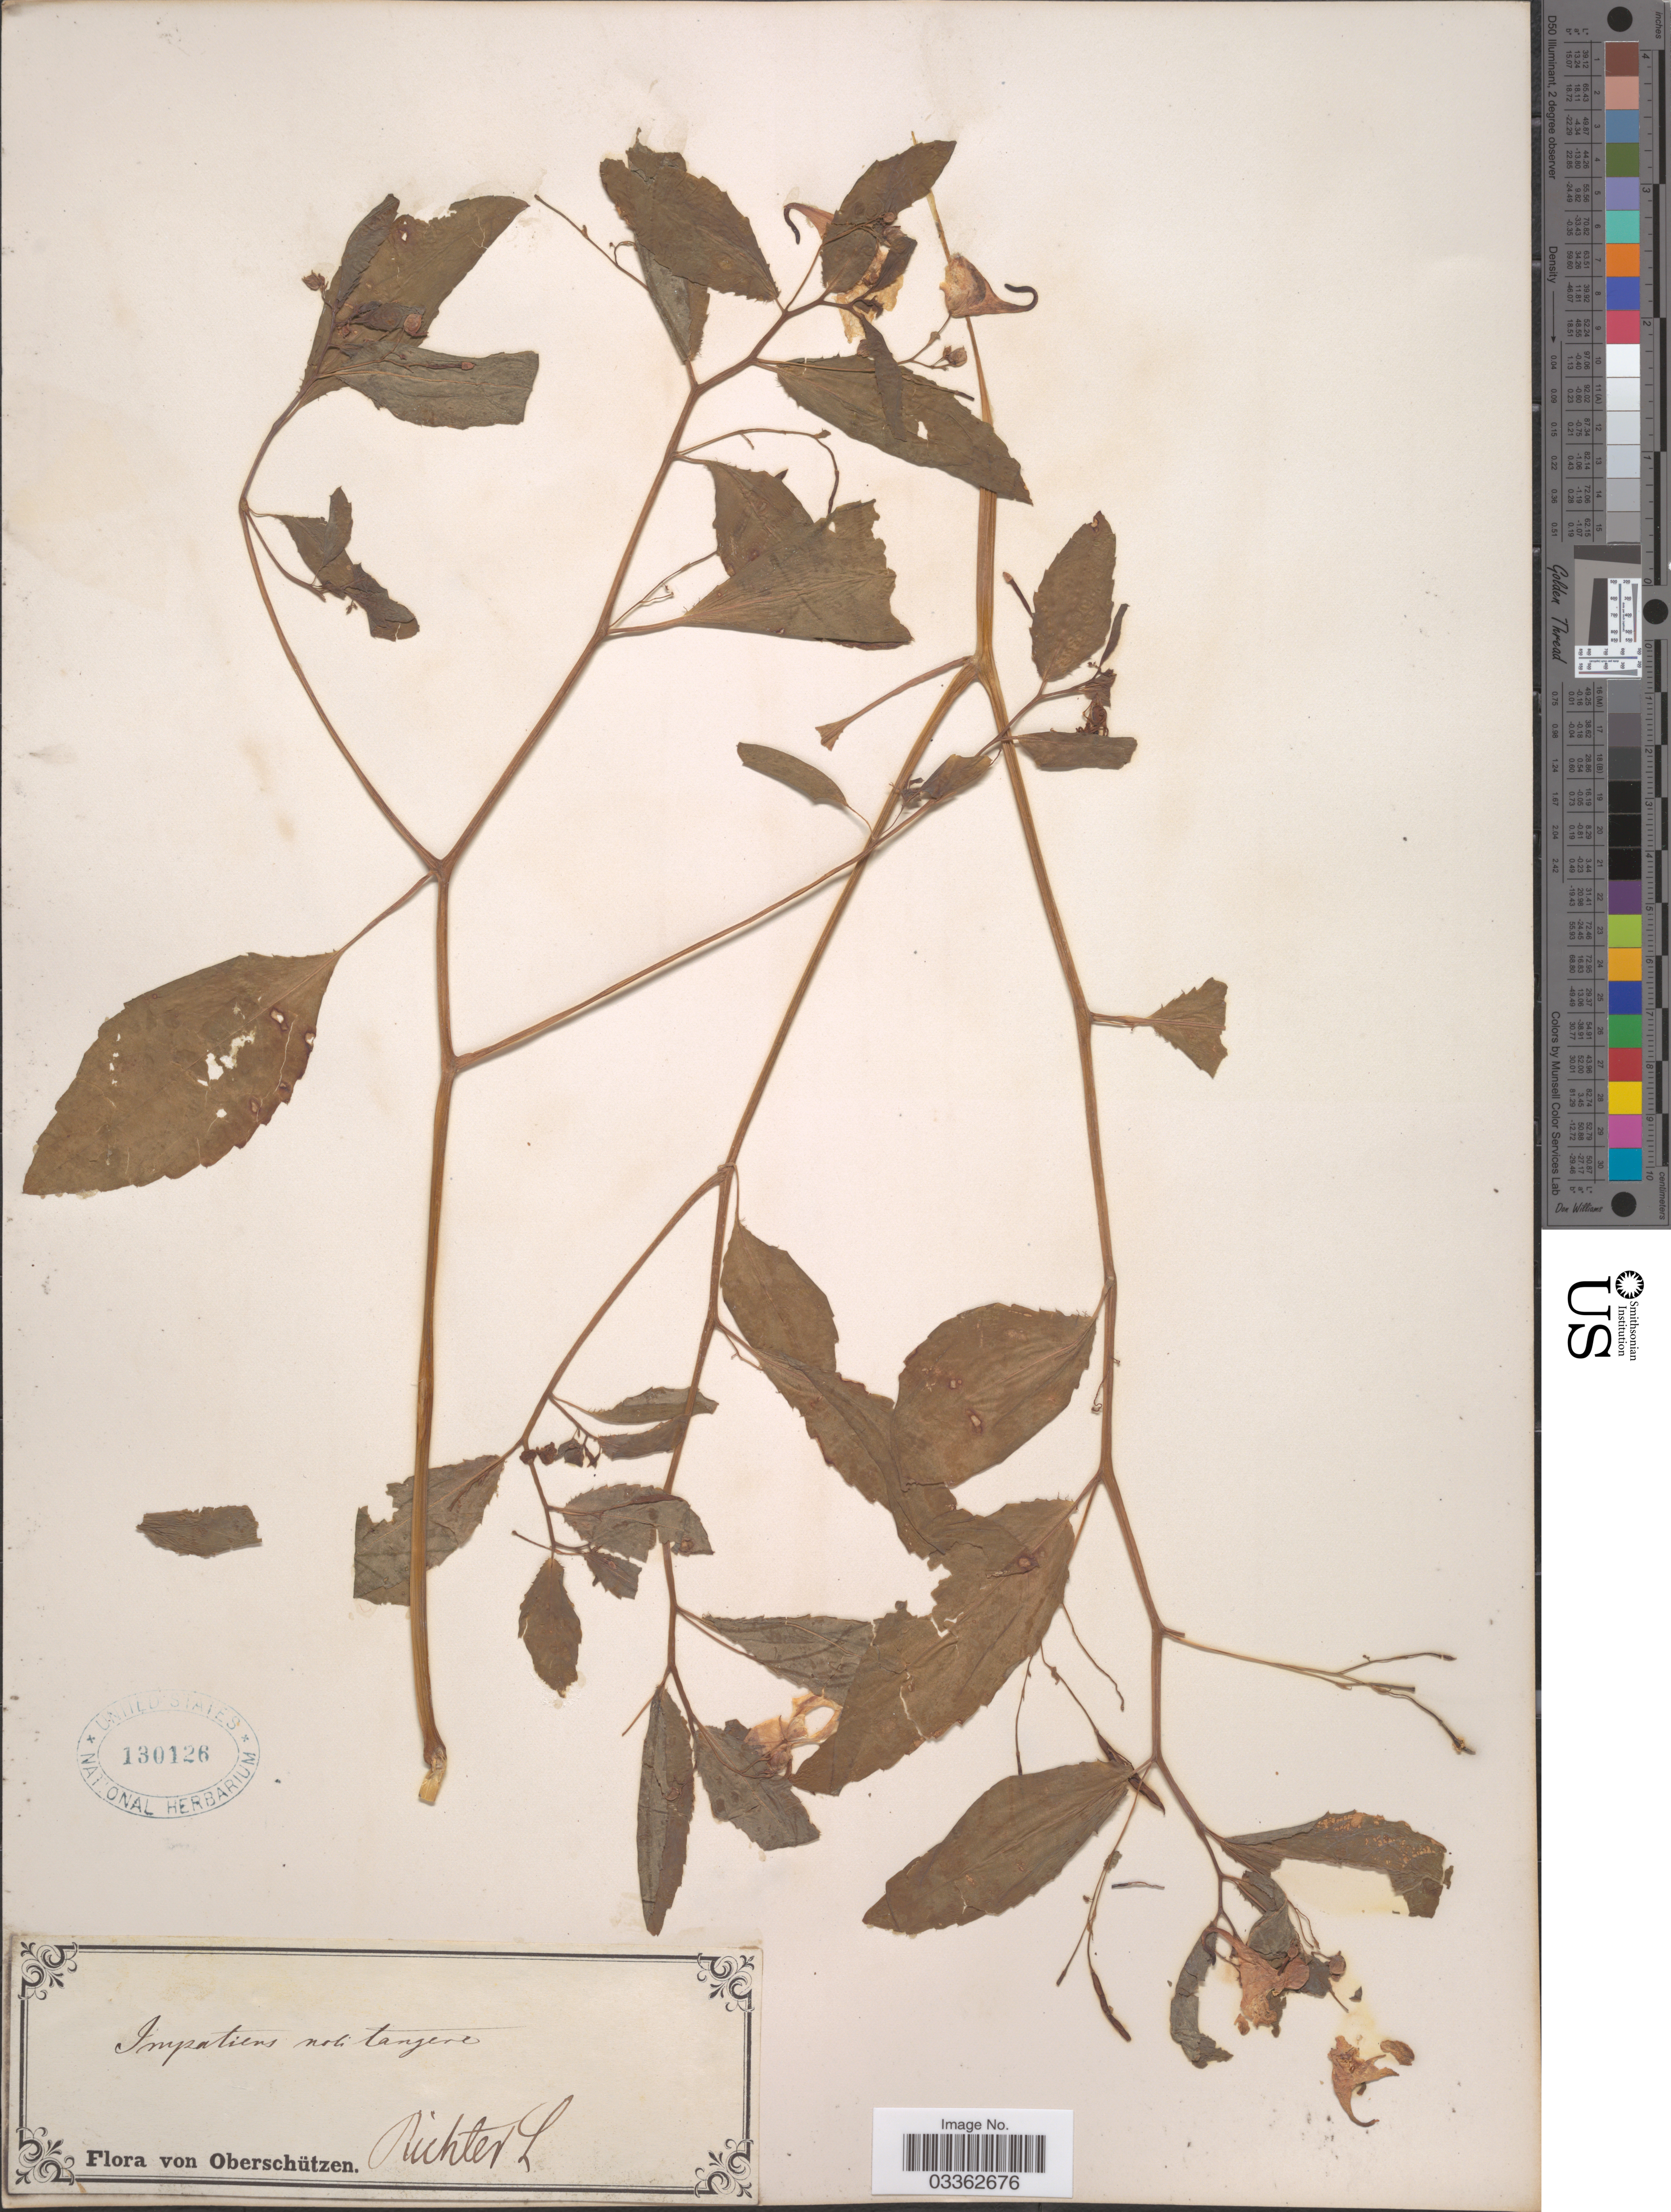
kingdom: Plantae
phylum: Tracheophyta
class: Magnoliopsida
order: Ericales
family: Balsaminaceae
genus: Impatiens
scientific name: Impatiens noli-tangere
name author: L.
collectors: L. Richter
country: Austria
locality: Oberschützen.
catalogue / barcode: US 130126